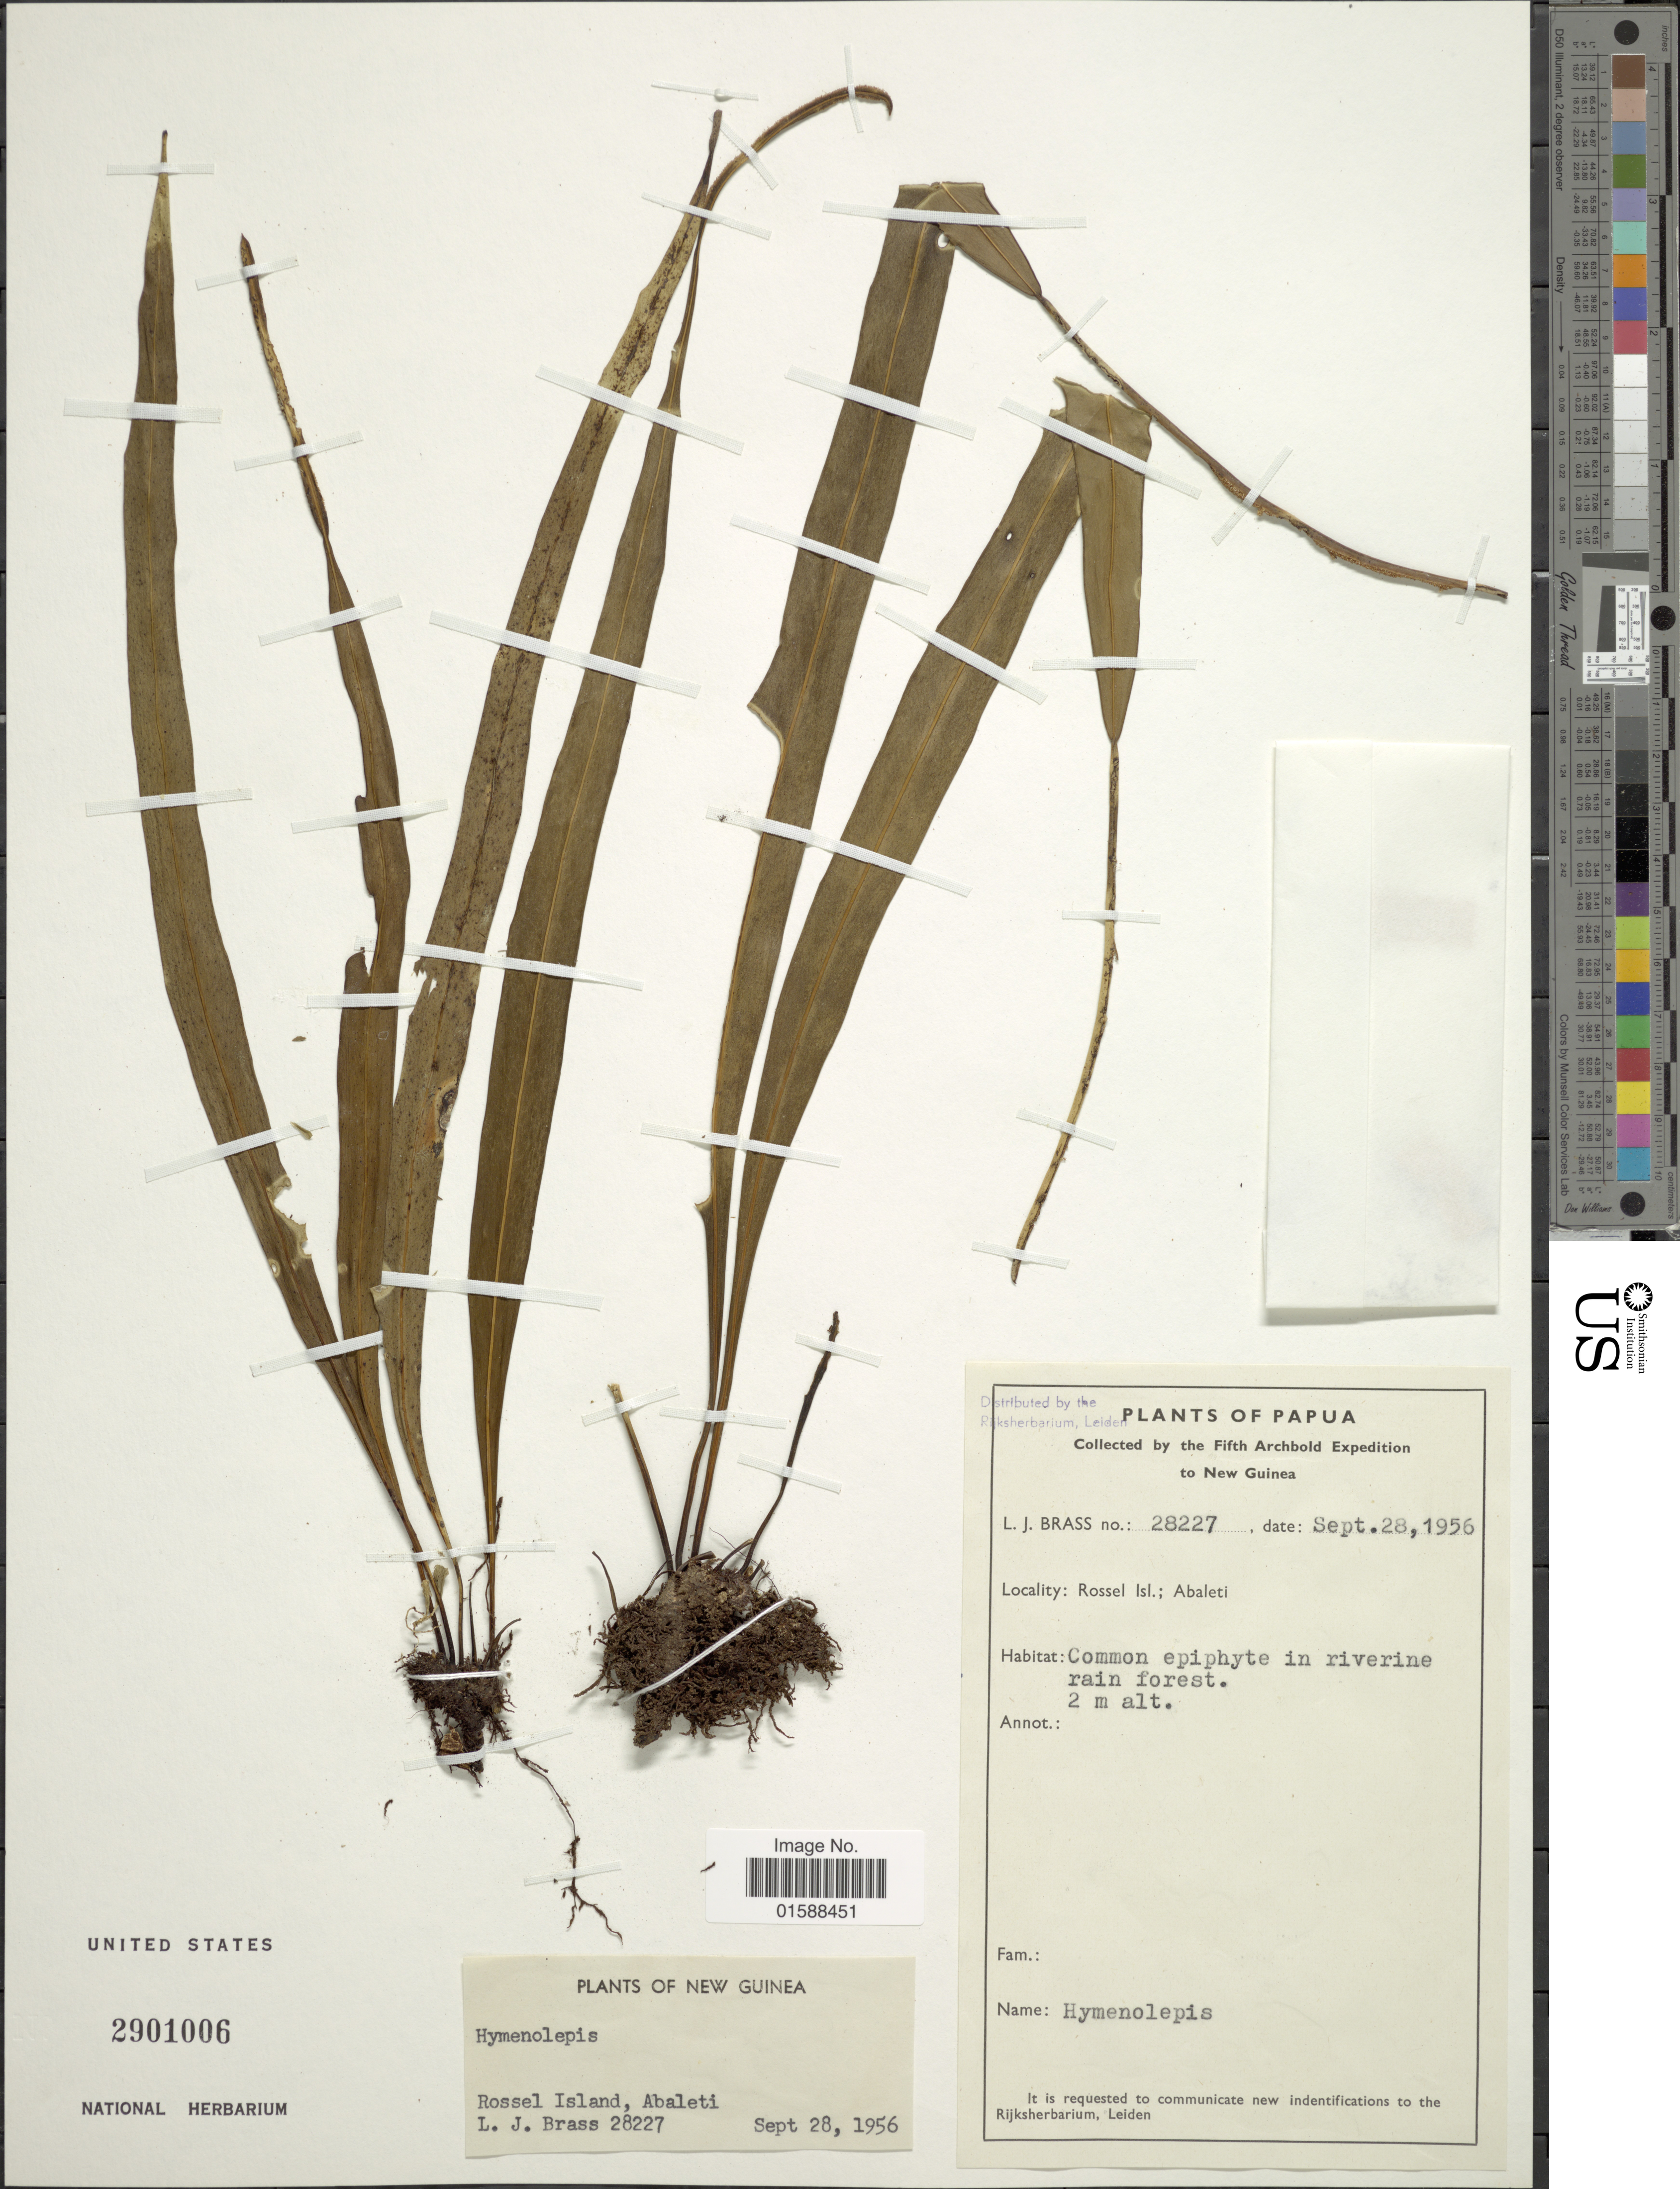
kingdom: Plantae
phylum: Tracheophyta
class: Polypodiopsida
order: Polypodiales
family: Polypodiaceae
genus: Lepisorus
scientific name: Lepisorus sp.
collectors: L. J. Brass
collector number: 28227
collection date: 1956-09-28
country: Papua New Guinea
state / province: Milne Bay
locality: Papua. New Guinea. Rossel Isl.; Abaleti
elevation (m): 2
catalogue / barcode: US 2901006